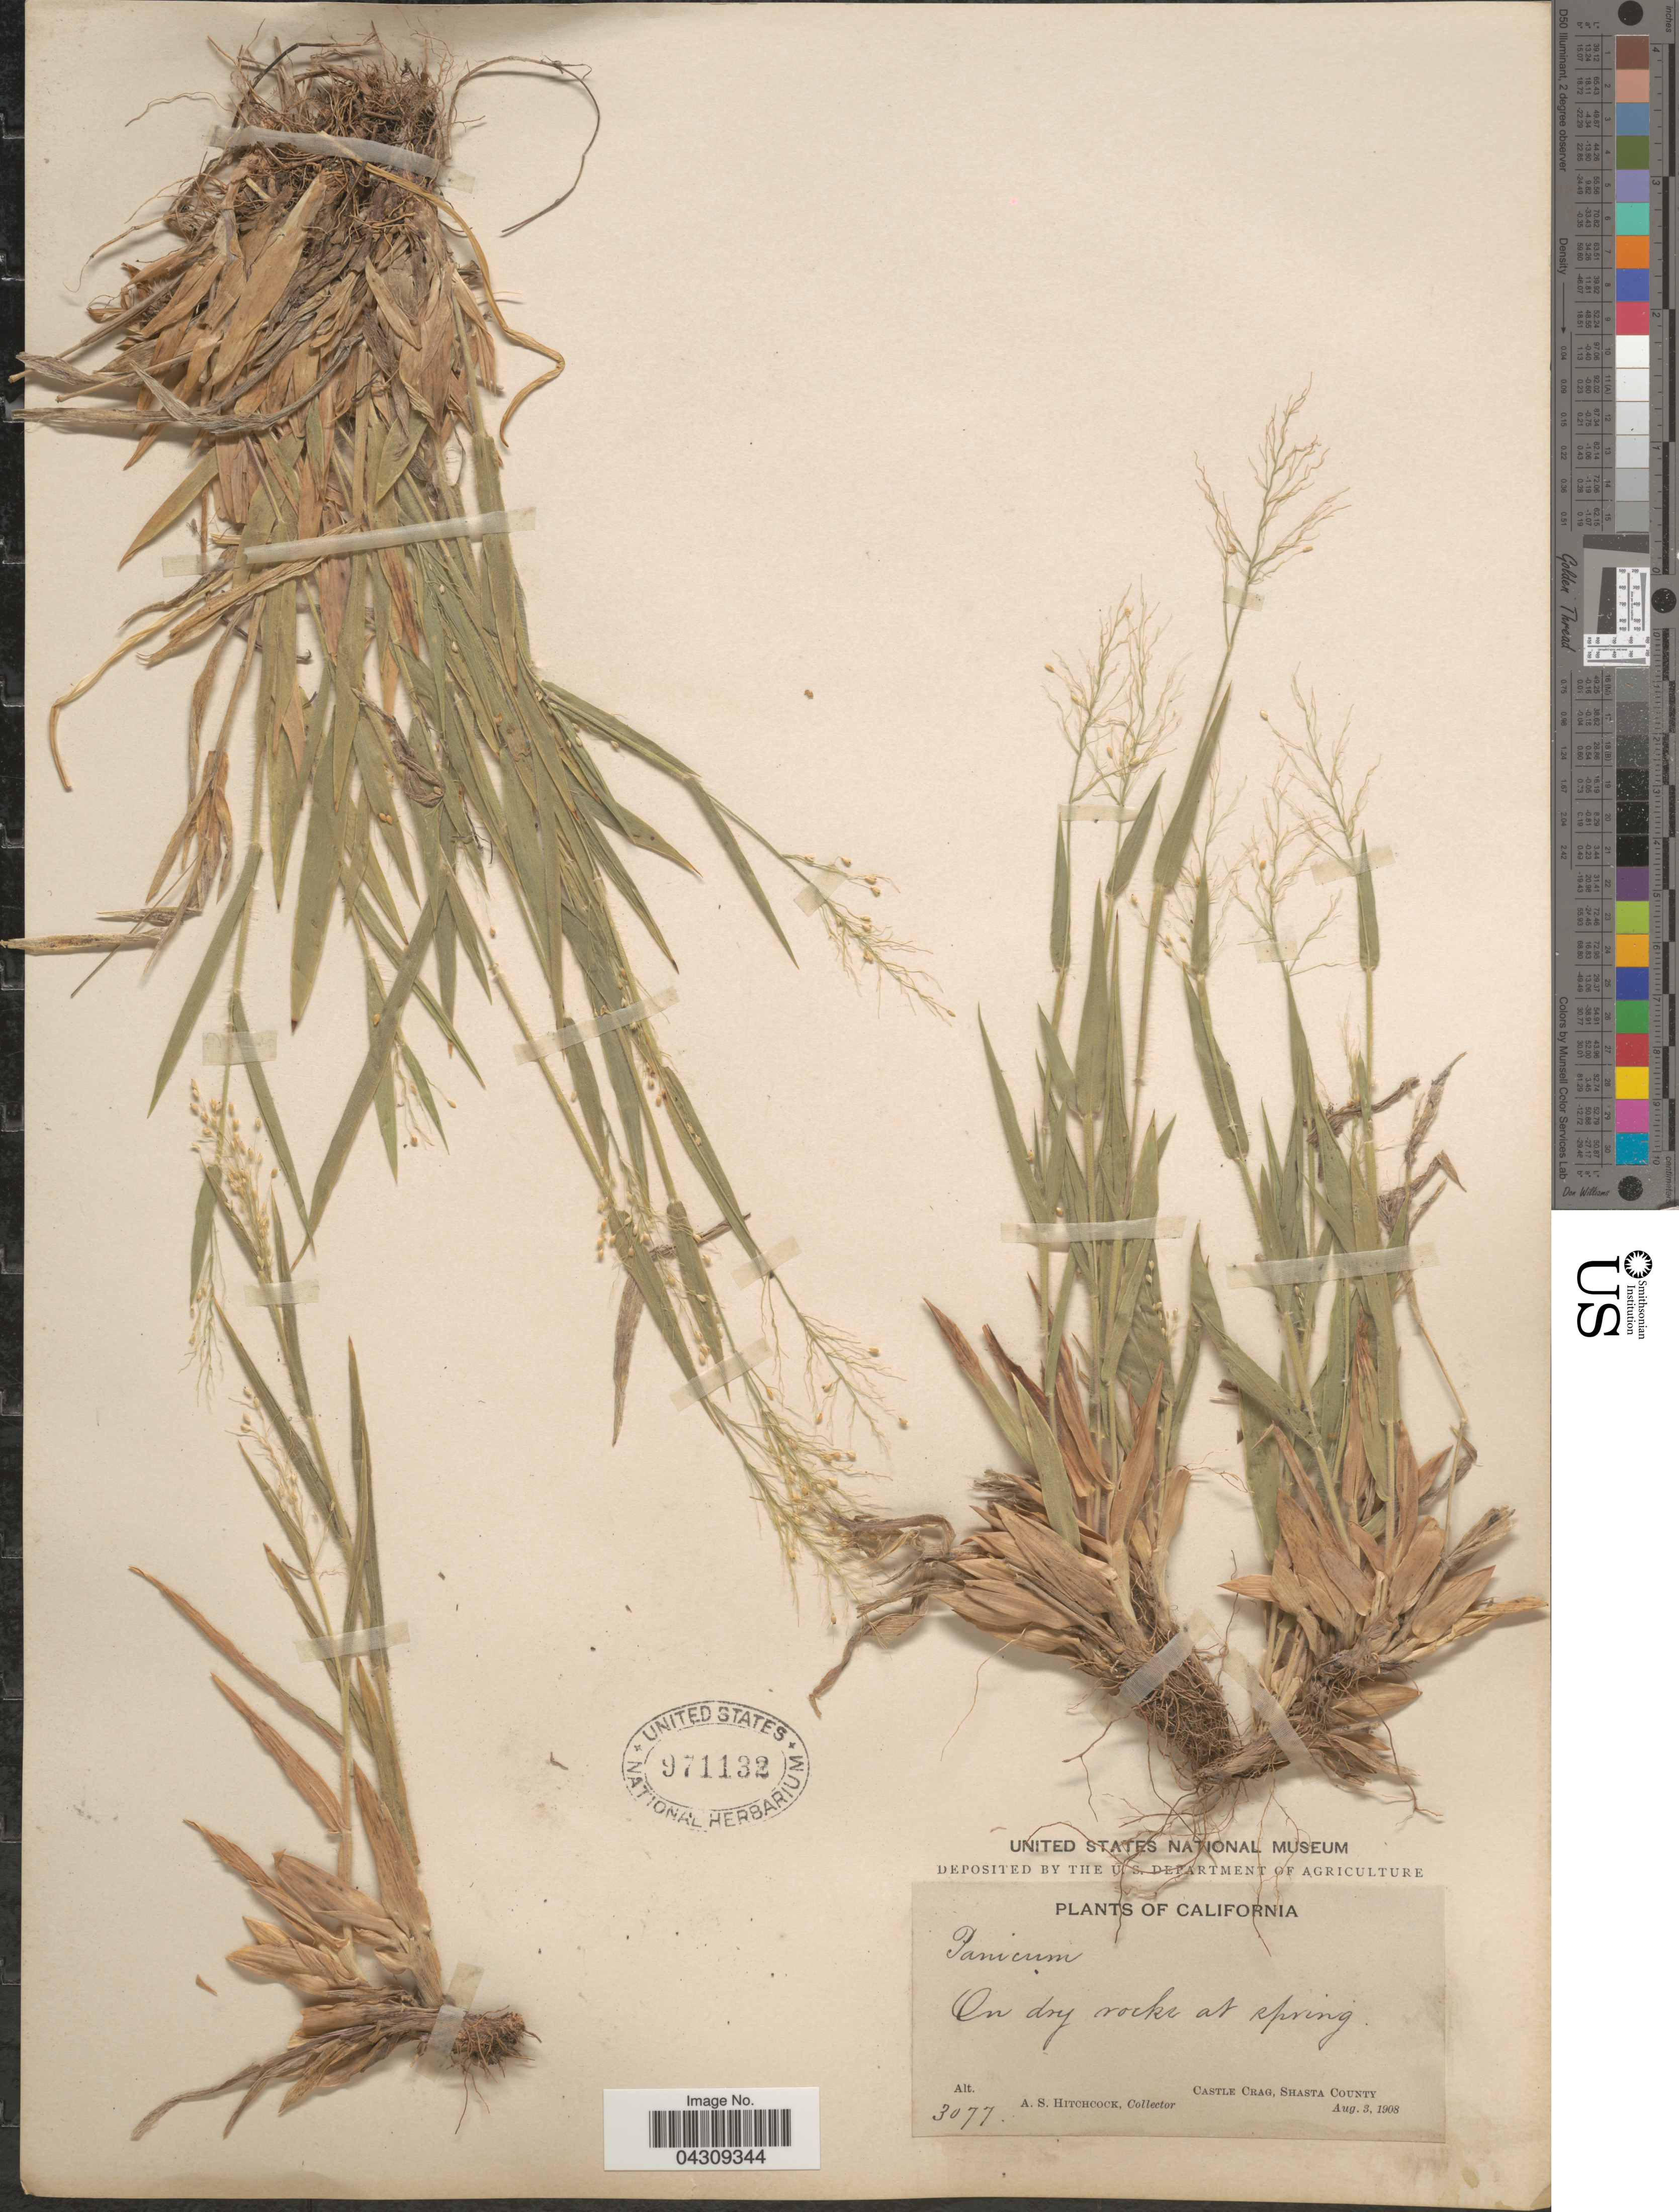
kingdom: Plantae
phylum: Tracheophyta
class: Liliopsida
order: Poales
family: Poaceae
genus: Dichanthelium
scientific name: Dichanthelium acuminatum var. acuminatum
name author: (Sw.) Gould & C.A. Clark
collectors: A. S. Hitchcock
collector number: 3077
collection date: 1908-08-03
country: United States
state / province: California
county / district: Shasta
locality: On dry rocks at spring. Castle Crag, Shasta County.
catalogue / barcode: US 971132